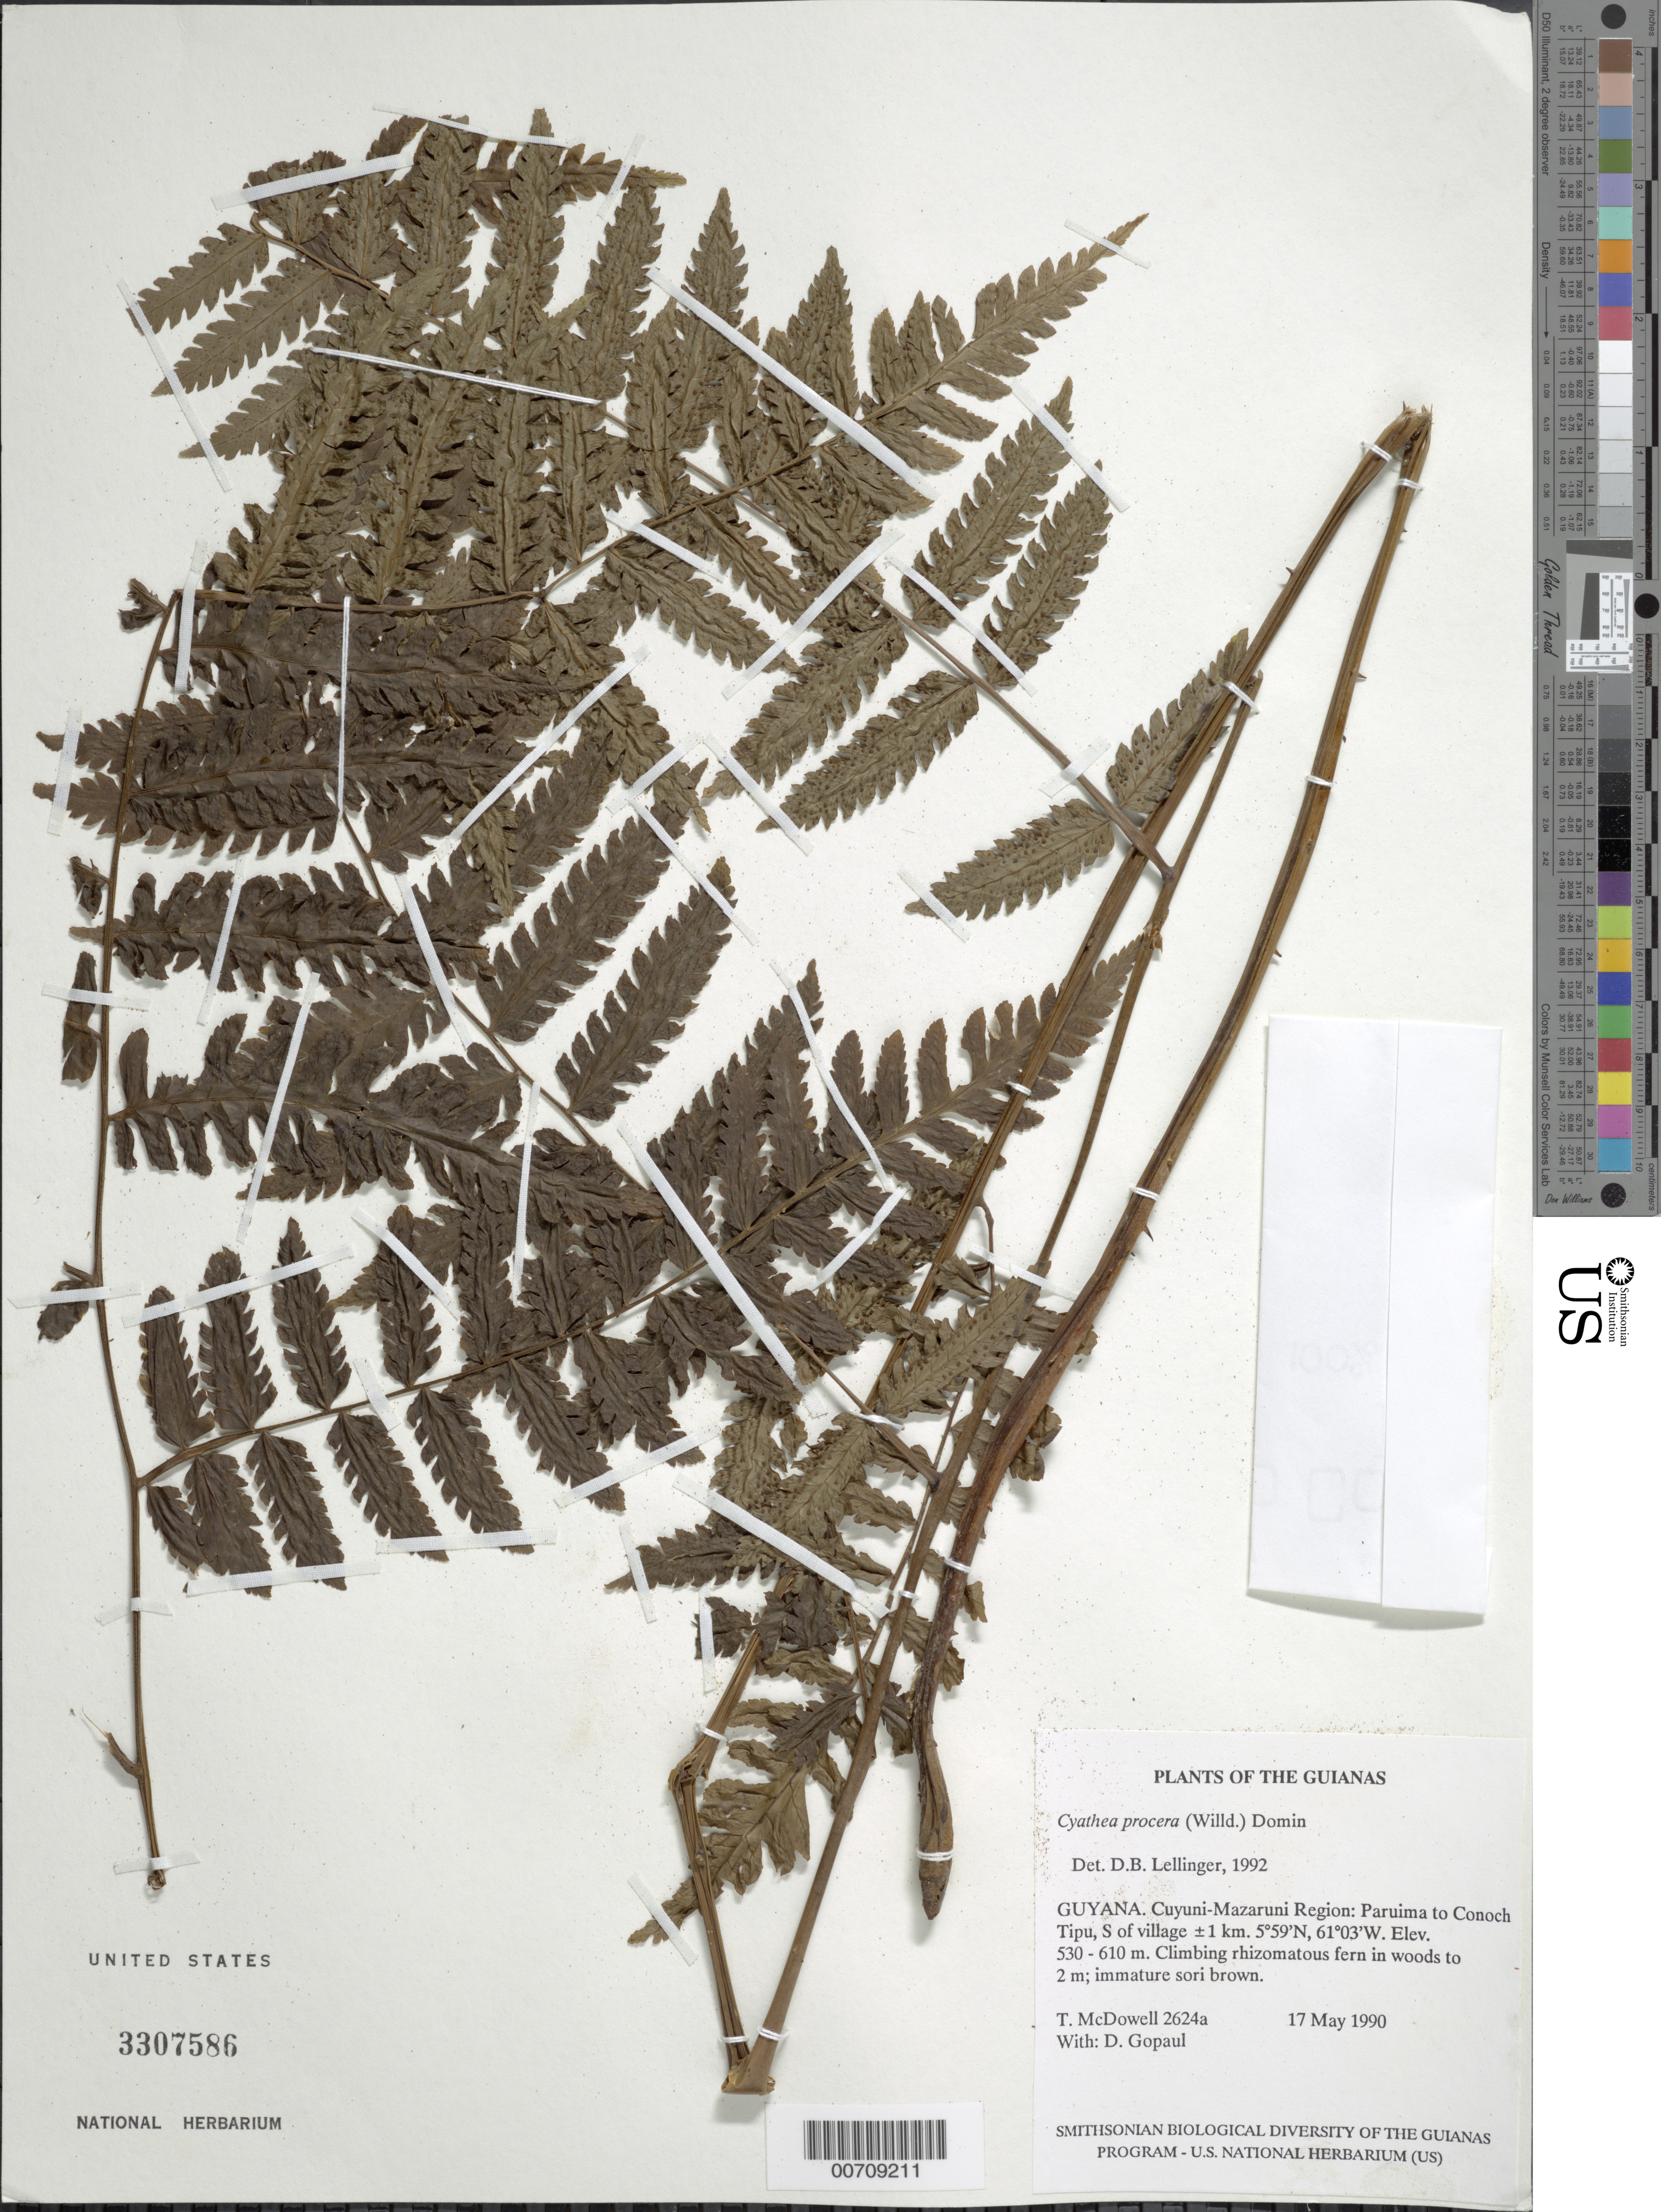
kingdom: Plantae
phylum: Tracheophyta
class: Polypodiopsida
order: Cyatheales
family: Cyatheaceae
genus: Cyathea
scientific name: Cyathea pungens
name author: (Willd.) Domin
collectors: T. McDowell & D. Gopaul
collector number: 2624 a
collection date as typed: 17 May 1990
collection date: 1990-05-17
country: Guyana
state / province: Cuyuni-Mazaruni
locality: Paruima to Conoch Tipu, S of village ±1 km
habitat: Disturbed farmed hillside with regrowth forest; old forest on hilltop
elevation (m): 530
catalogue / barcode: US 3307586